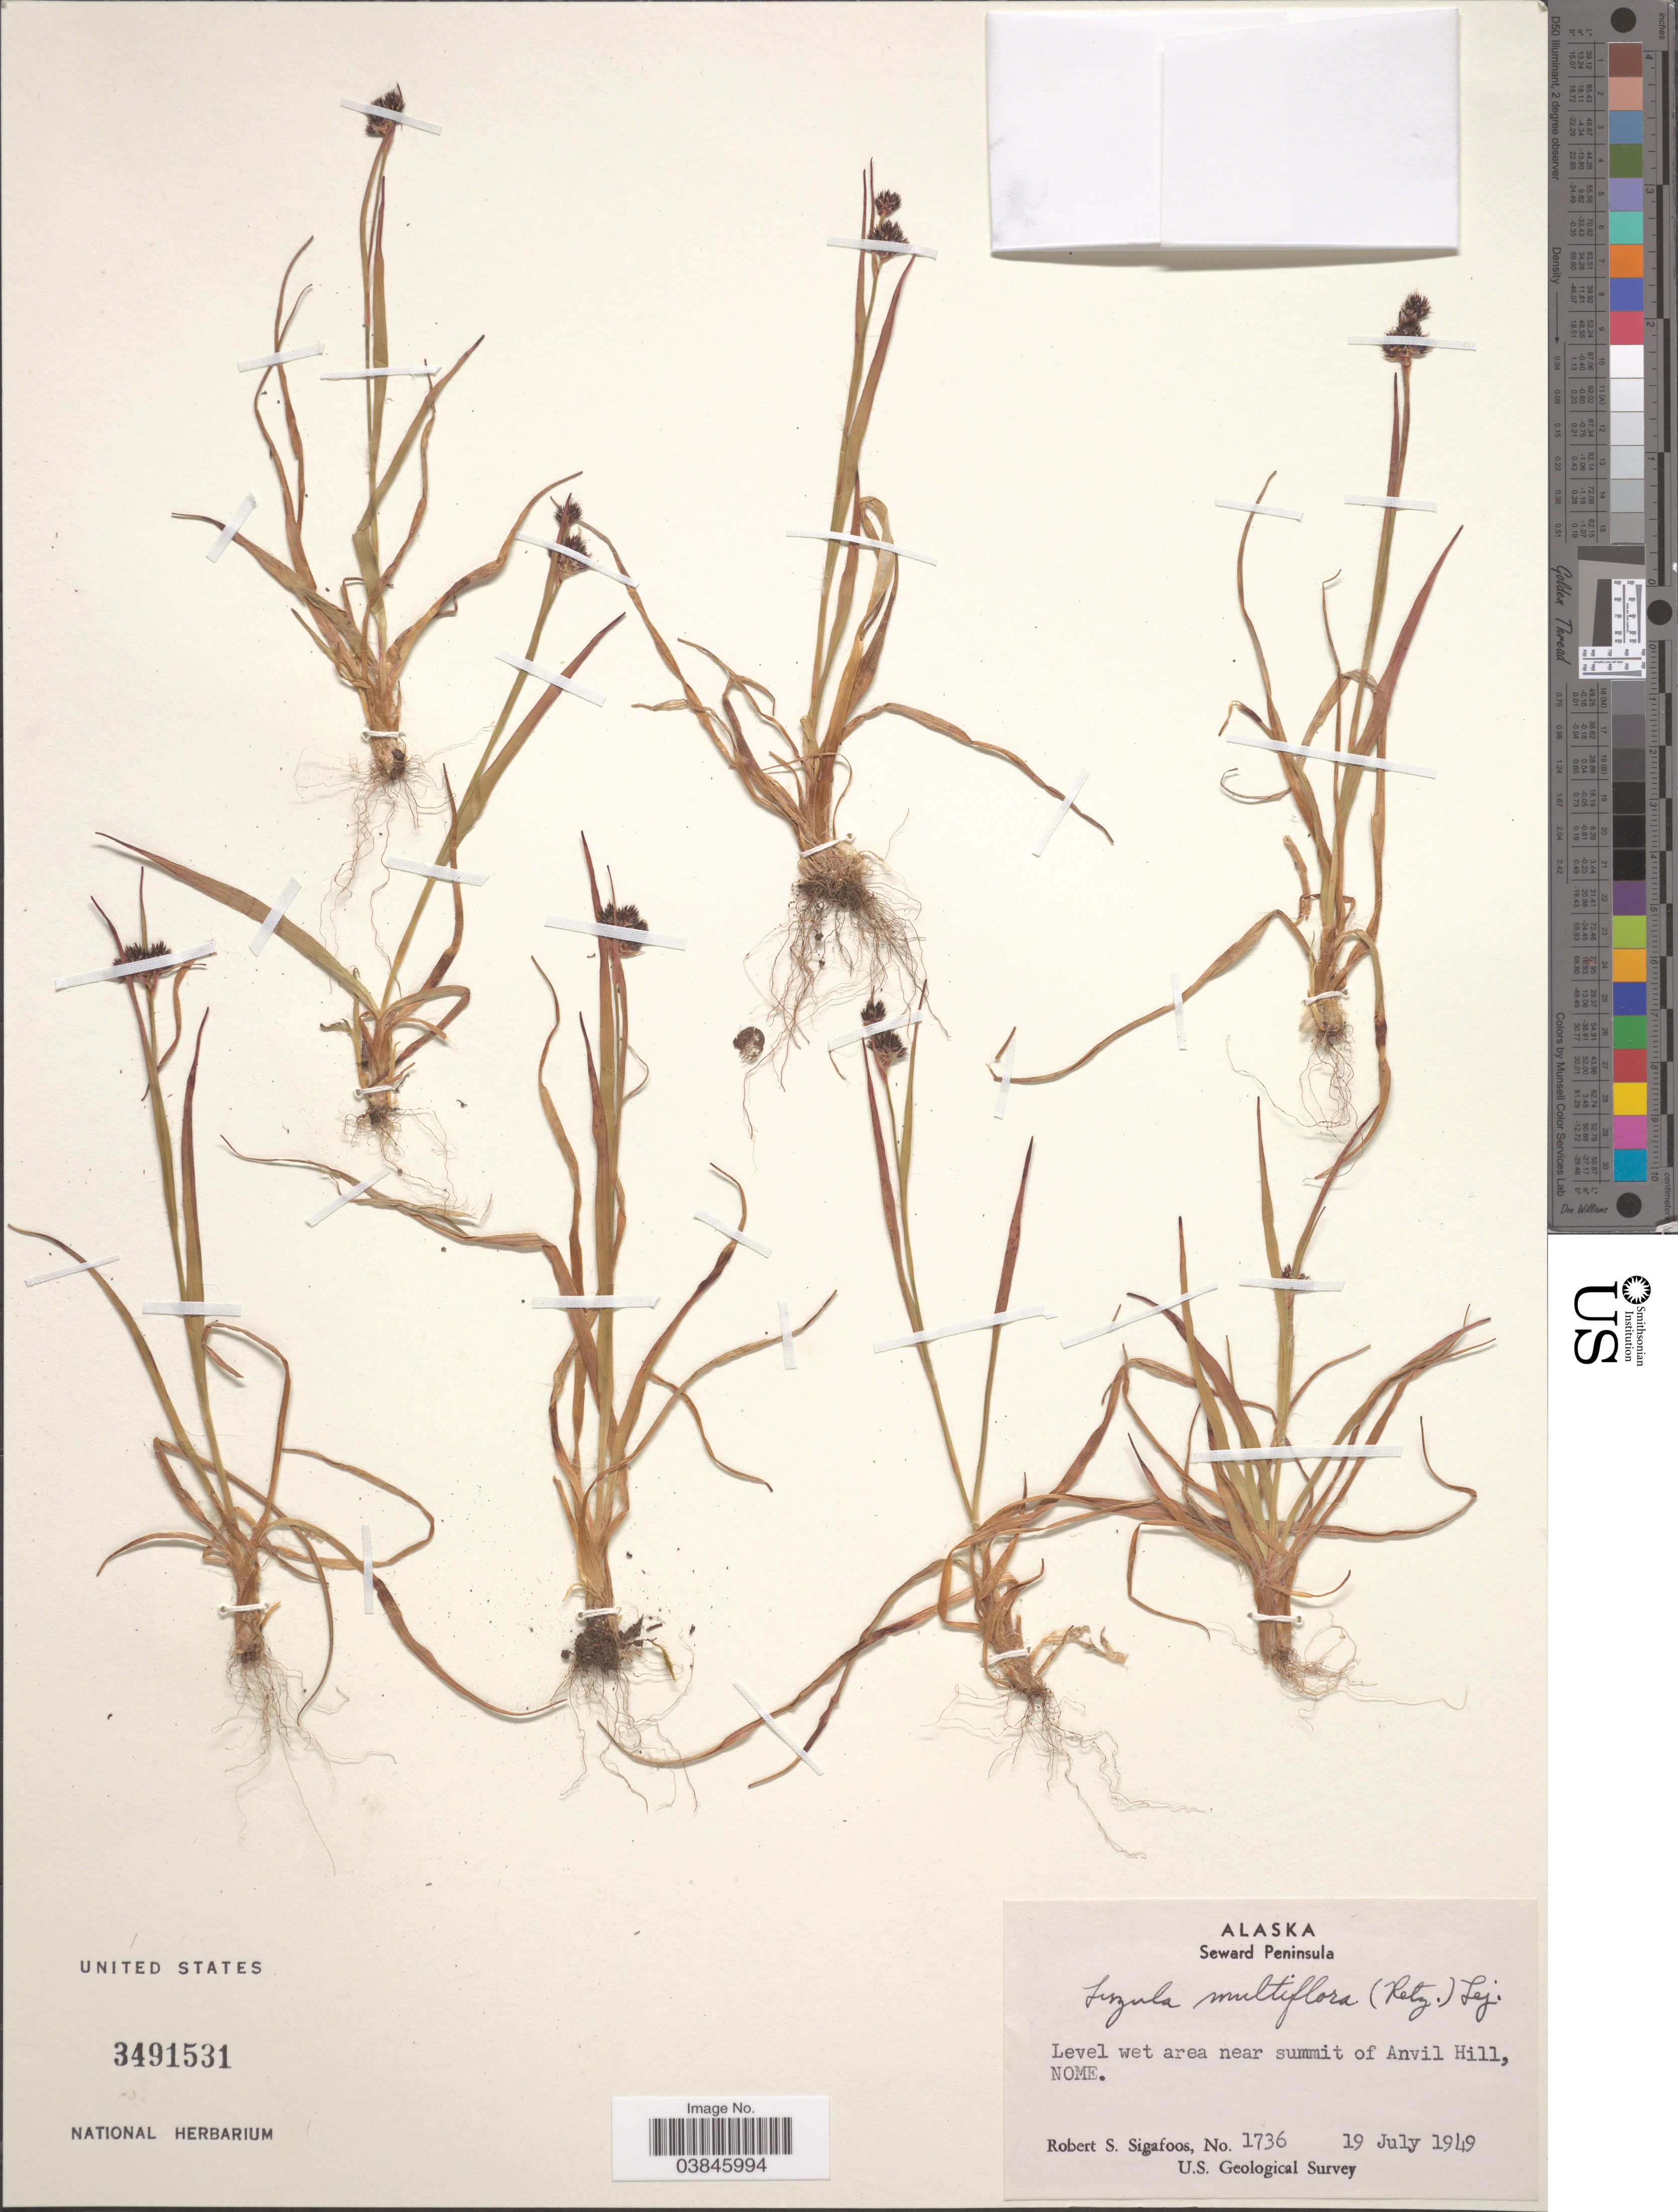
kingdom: Plantae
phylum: Tracheophyta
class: Liliopsida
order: Poales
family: Juncaceae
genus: Luzula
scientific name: Luzula multiflora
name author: (Ehrh.) Lej.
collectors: R. Sigafoos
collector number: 1736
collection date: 1949-07-19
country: United States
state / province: Alaska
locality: Seward Peninsula. Level wet area near summit of Anvil Hill, Nome.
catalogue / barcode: US 3491531